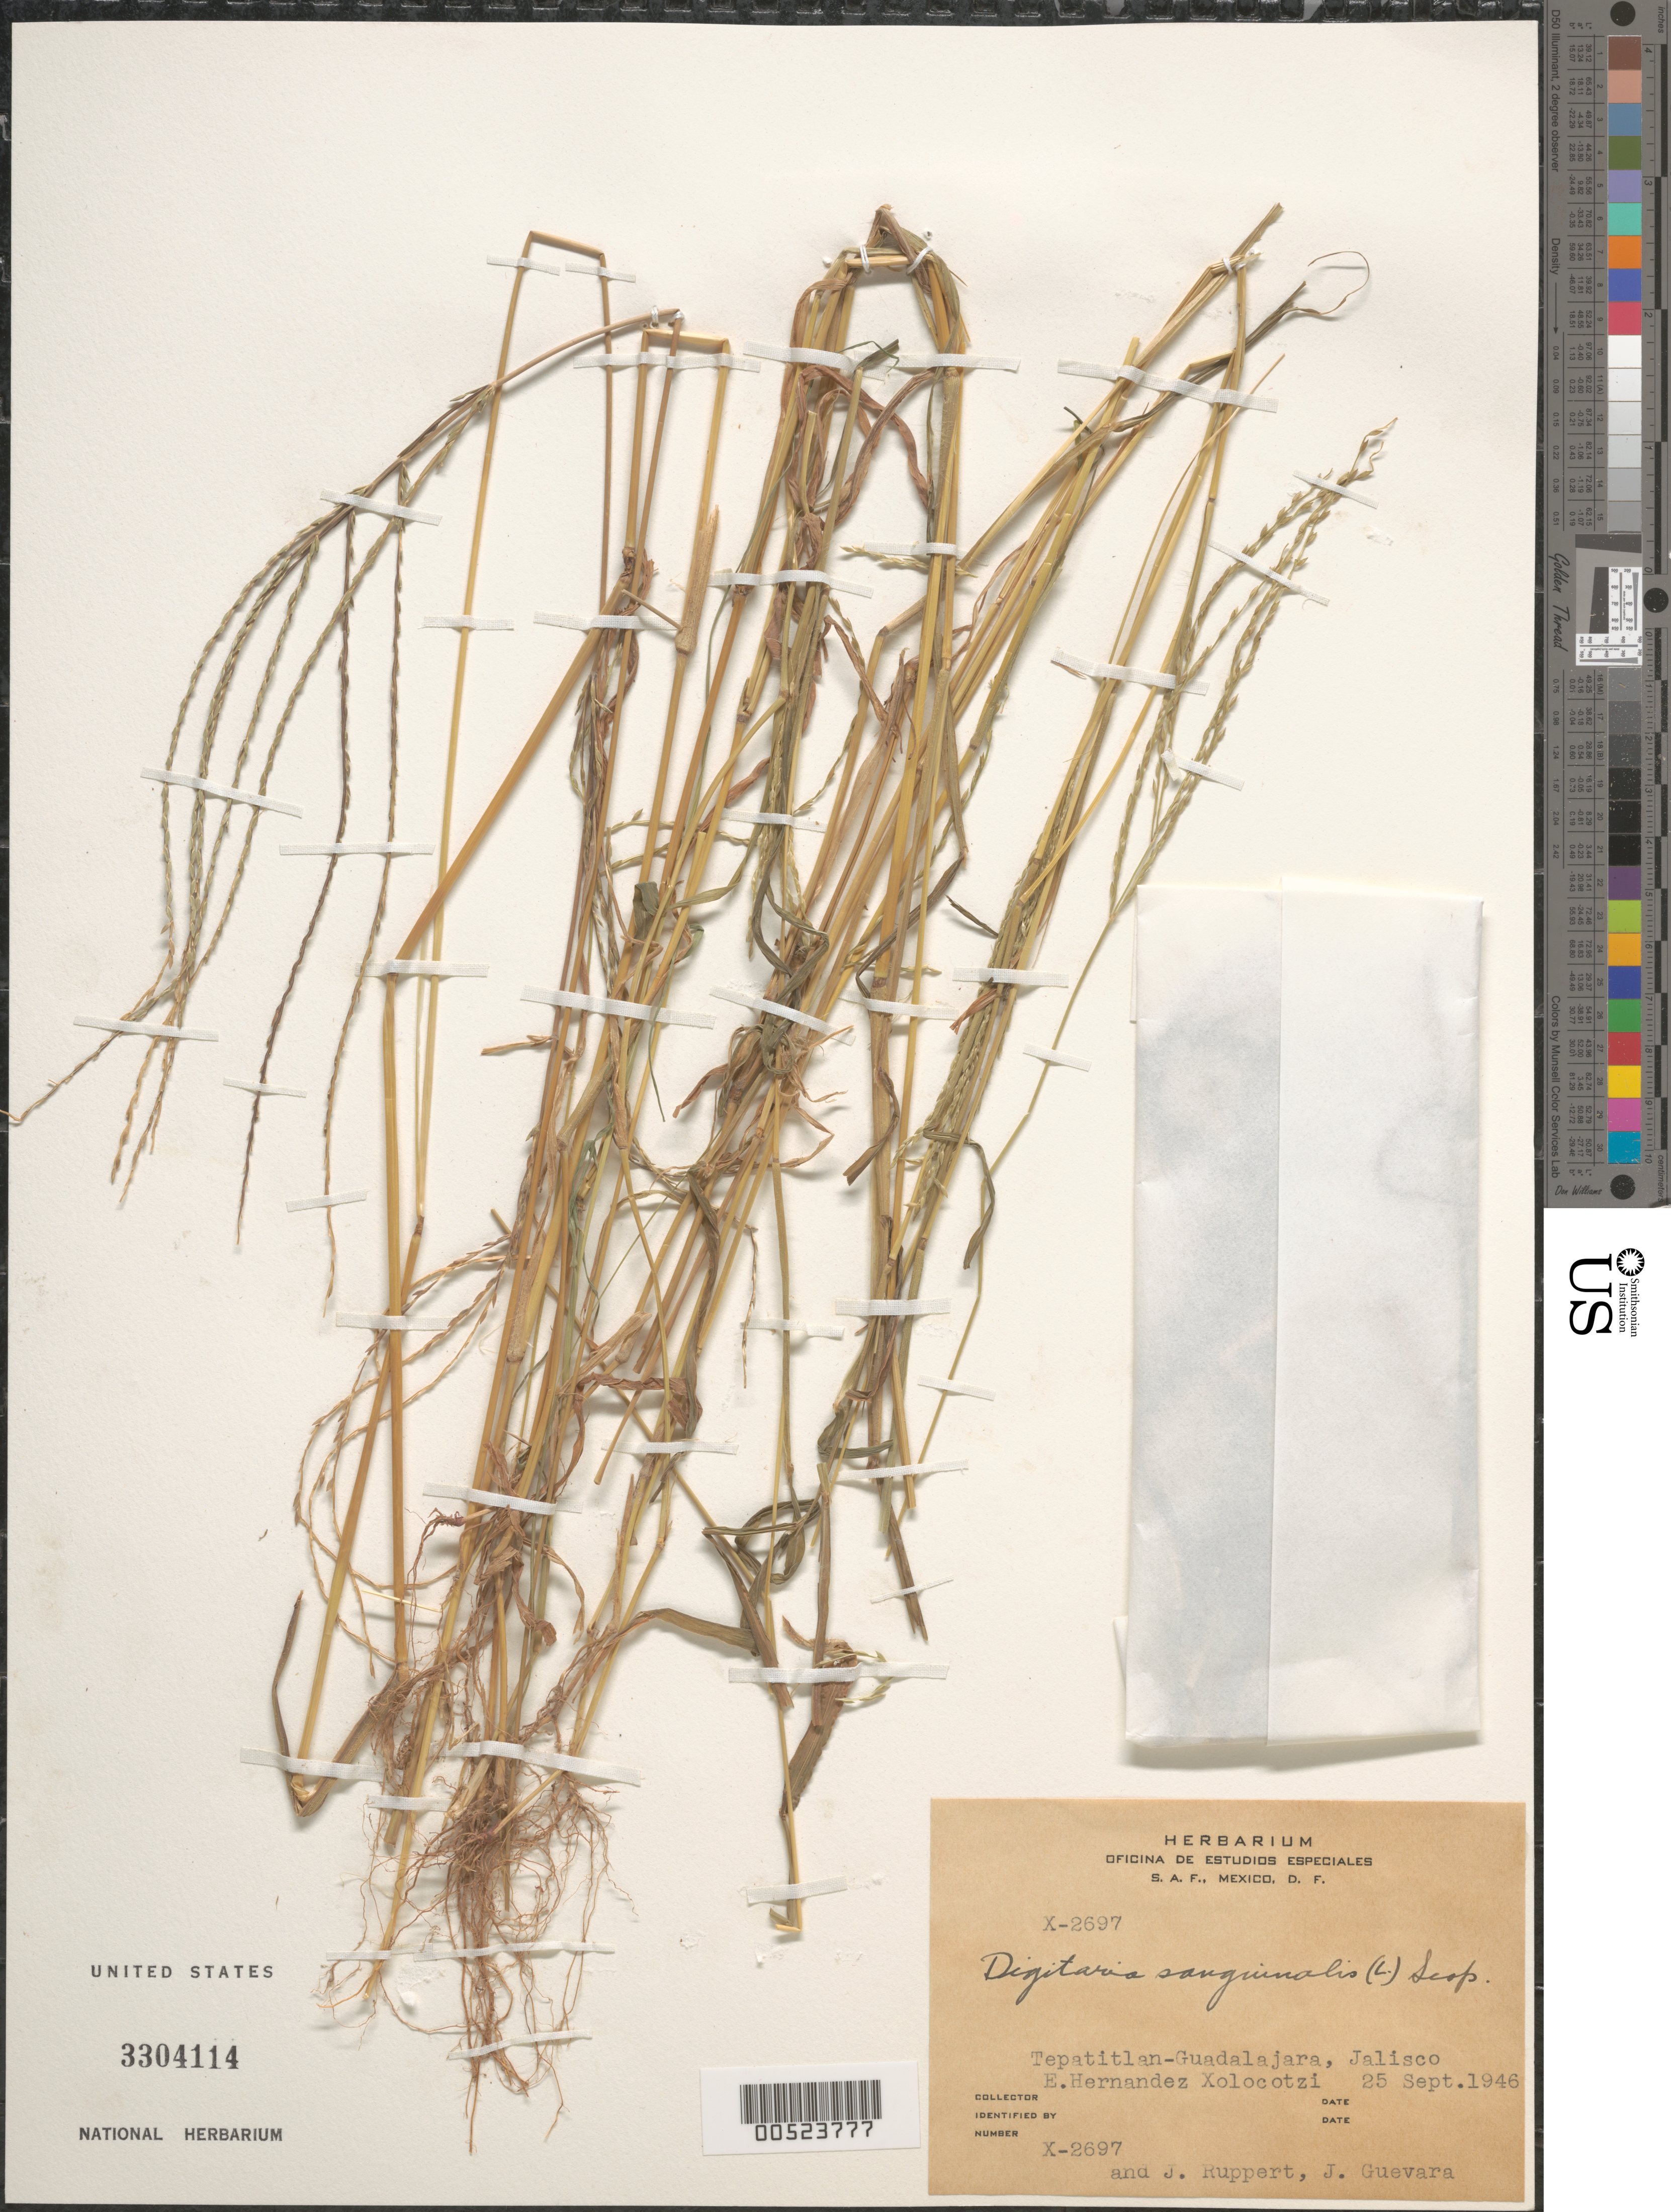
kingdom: Plantae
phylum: Tracheophyta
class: Liliopsida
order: Poales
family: Poaceae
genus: Digitaria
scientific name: Digitaria sanguinalis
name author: (L.) Scop.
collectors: E. I. Hernández-X., J. Ruppert & J. Guevara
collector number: X-2697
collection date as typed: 25 Sep 1946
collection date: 1946-09-25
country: Mexico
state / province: Jalisco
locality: Tepatitlan-Guadalajara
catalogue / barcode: US 3304114